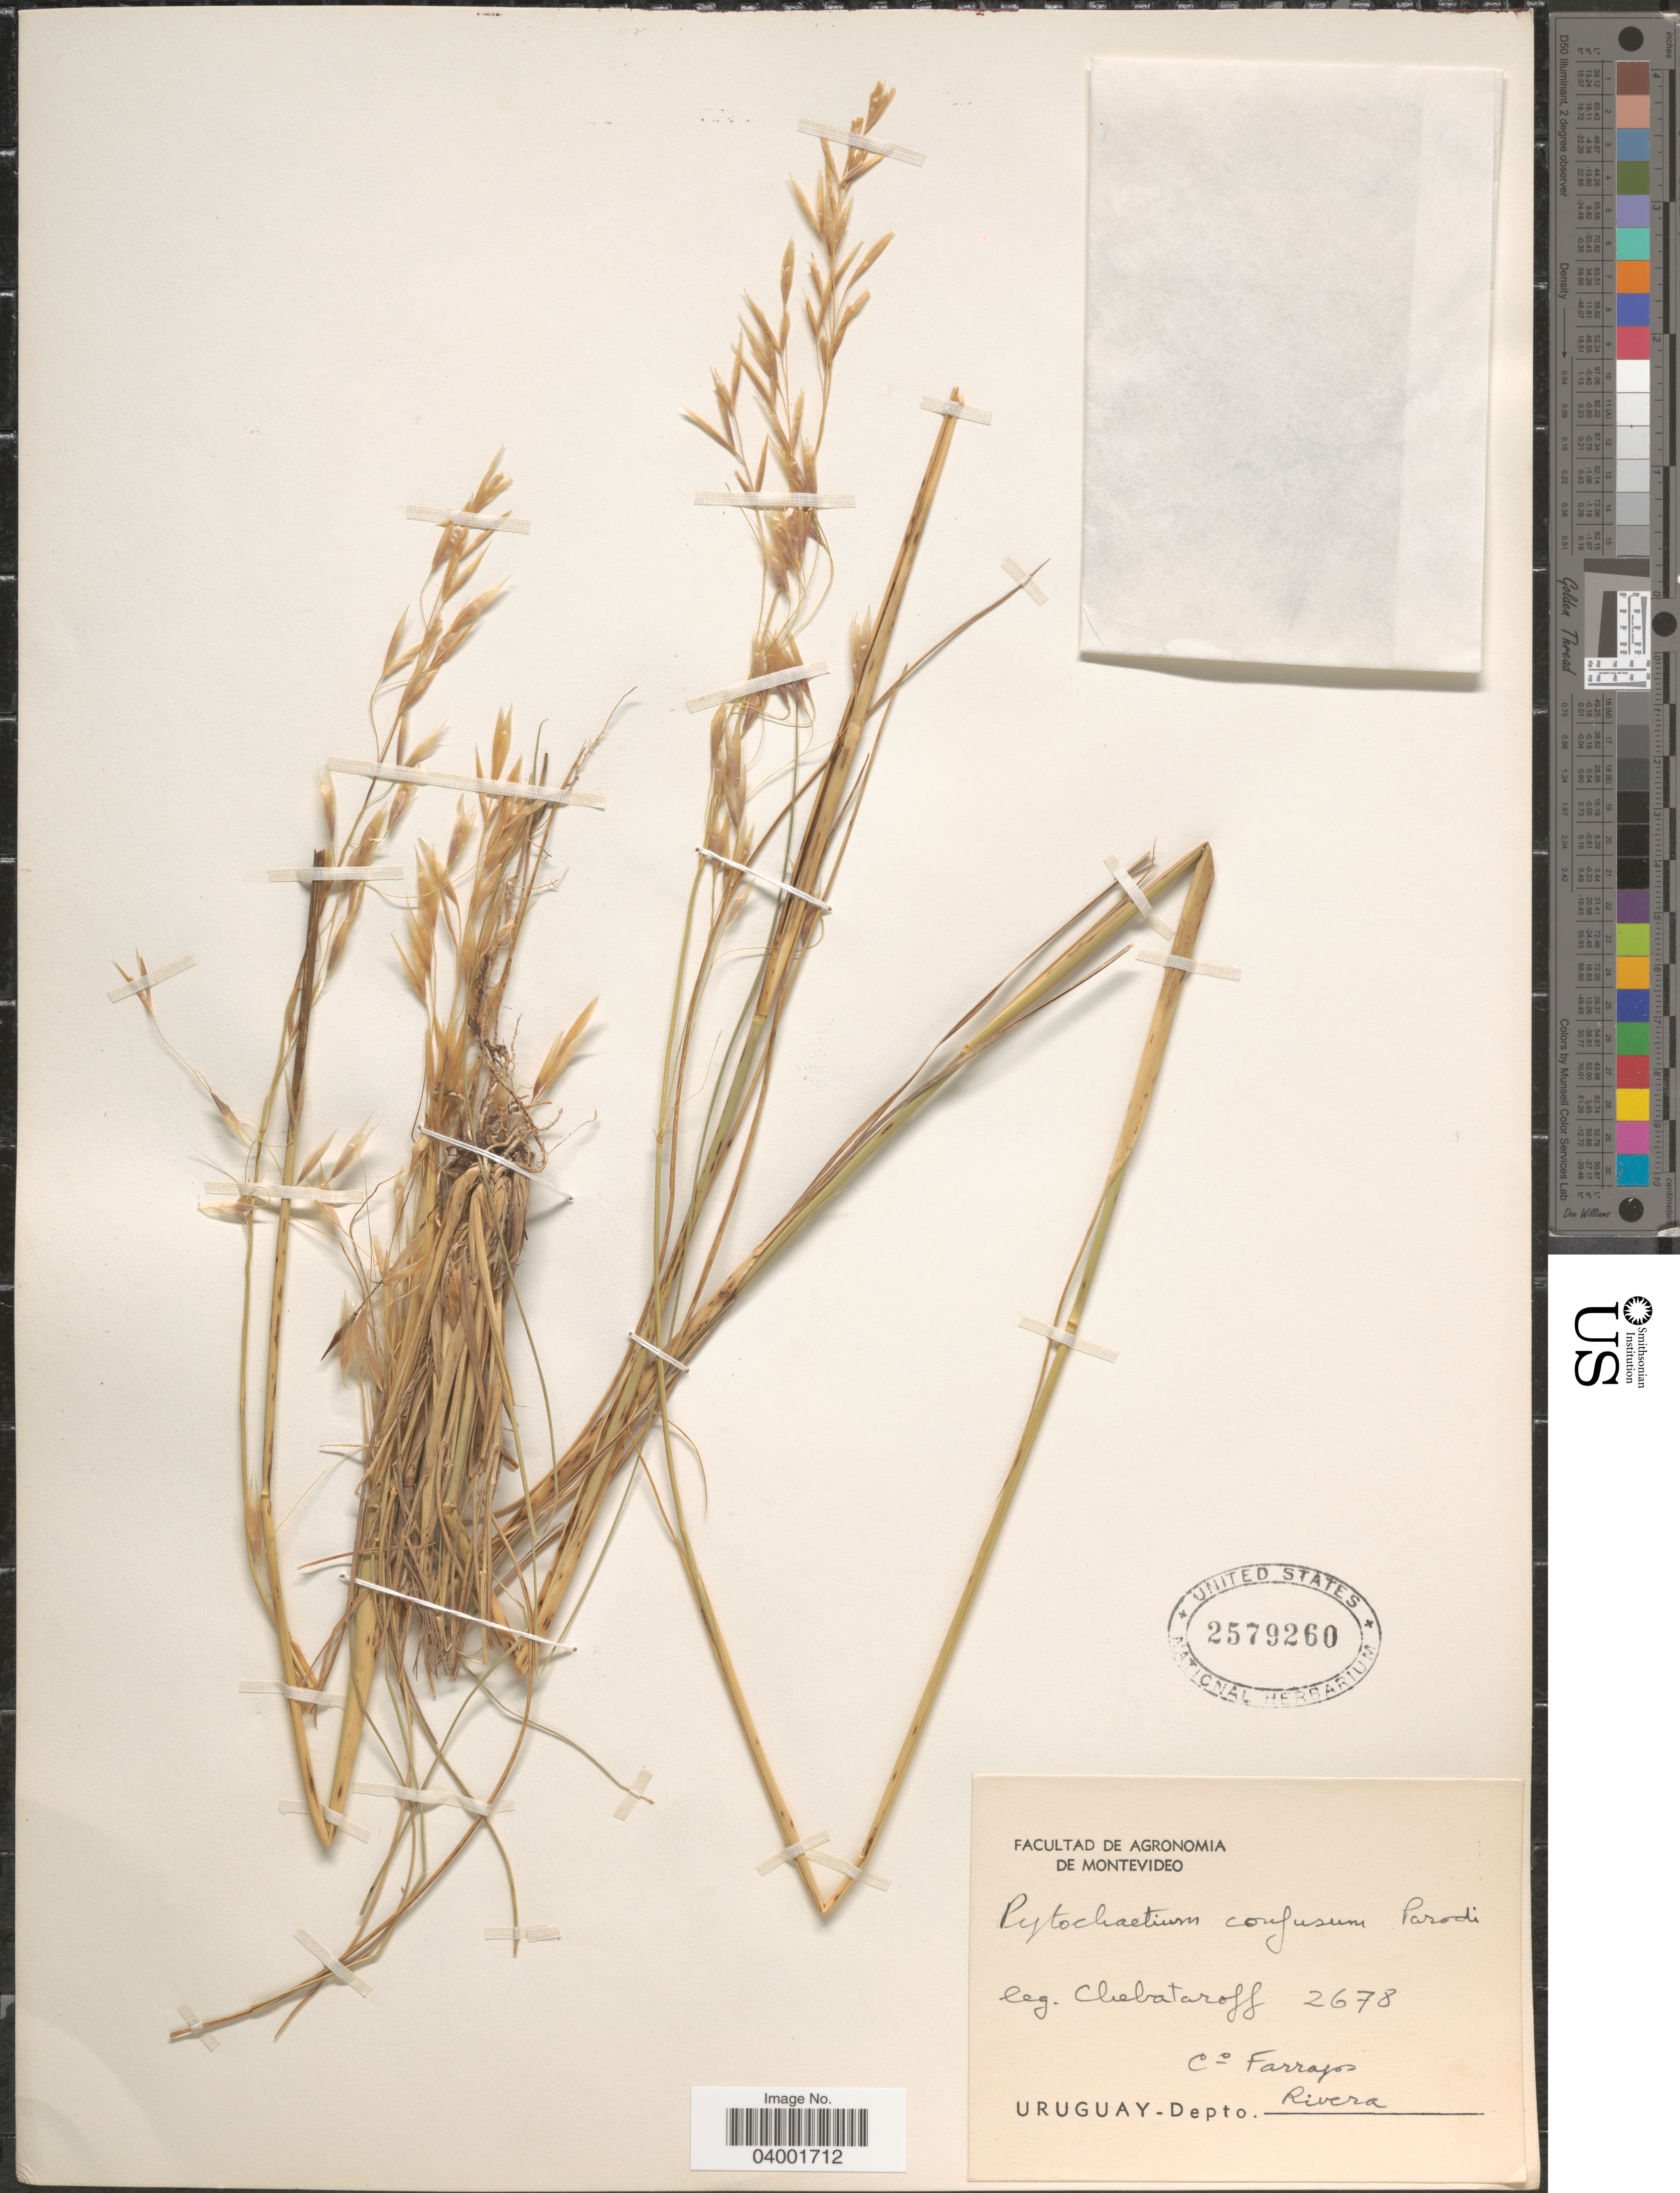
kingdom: Plantae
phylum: Tracheophyta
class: Liliopsida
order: Poales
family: Poaceae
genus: Piptochaetium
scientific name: Piptochaetium confusum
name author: Parodi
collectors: Chebataroff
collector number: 2678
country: Uruguay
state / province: Rivera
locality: Co. Farrajos. Depto. Rivera.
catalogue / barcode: US 2579260